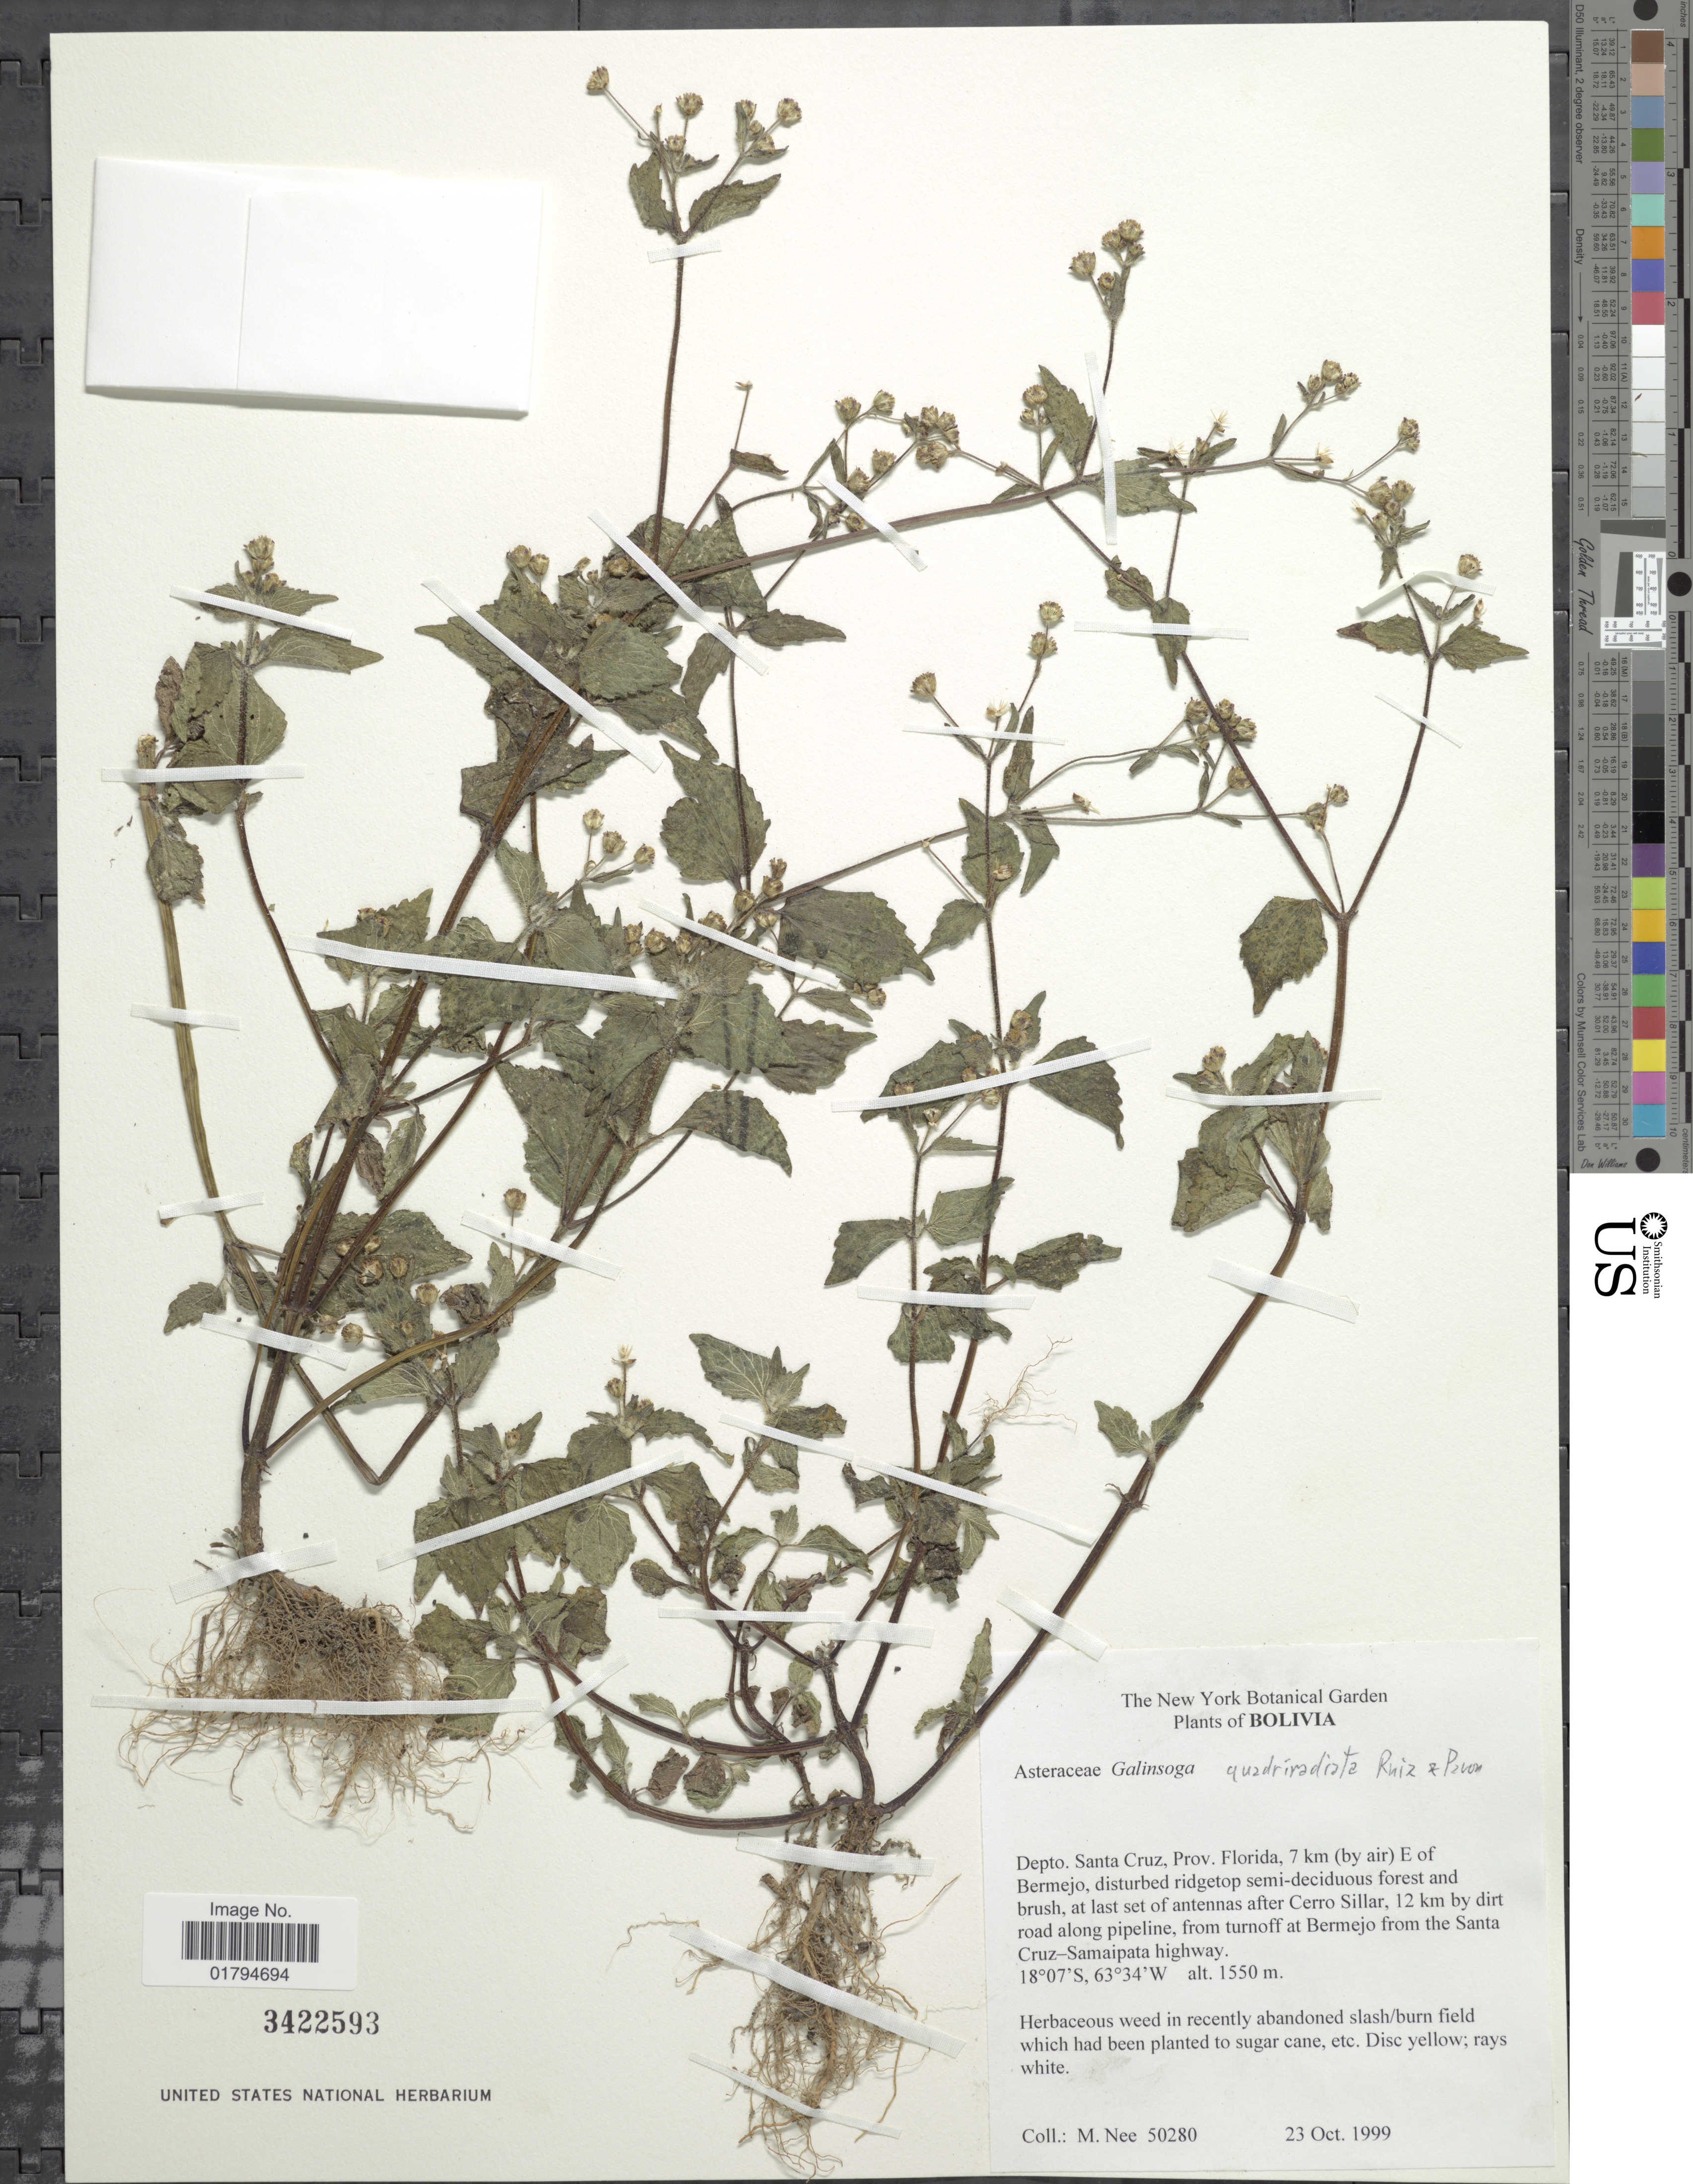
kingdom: Plantae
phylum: Tracheophyta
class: Magnoliopsida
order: Asterales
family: Asteraceae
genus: Galinsoga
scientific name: Galinsoga quadriradiata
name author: Ruiz & Pav.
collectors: M. Nee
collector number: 50280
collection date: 1999-10-23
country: Argentina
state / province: Santa Cruz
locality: Prov. Florida, 7 km (by air) E of Bermejo, at last set of antennas after Cerro Sillar, 12 km by dirt road along pipeline, from Turnoff at Bermejo from Santa Cruz-Samaipata highway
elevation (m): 1550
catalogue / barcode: US 3422593